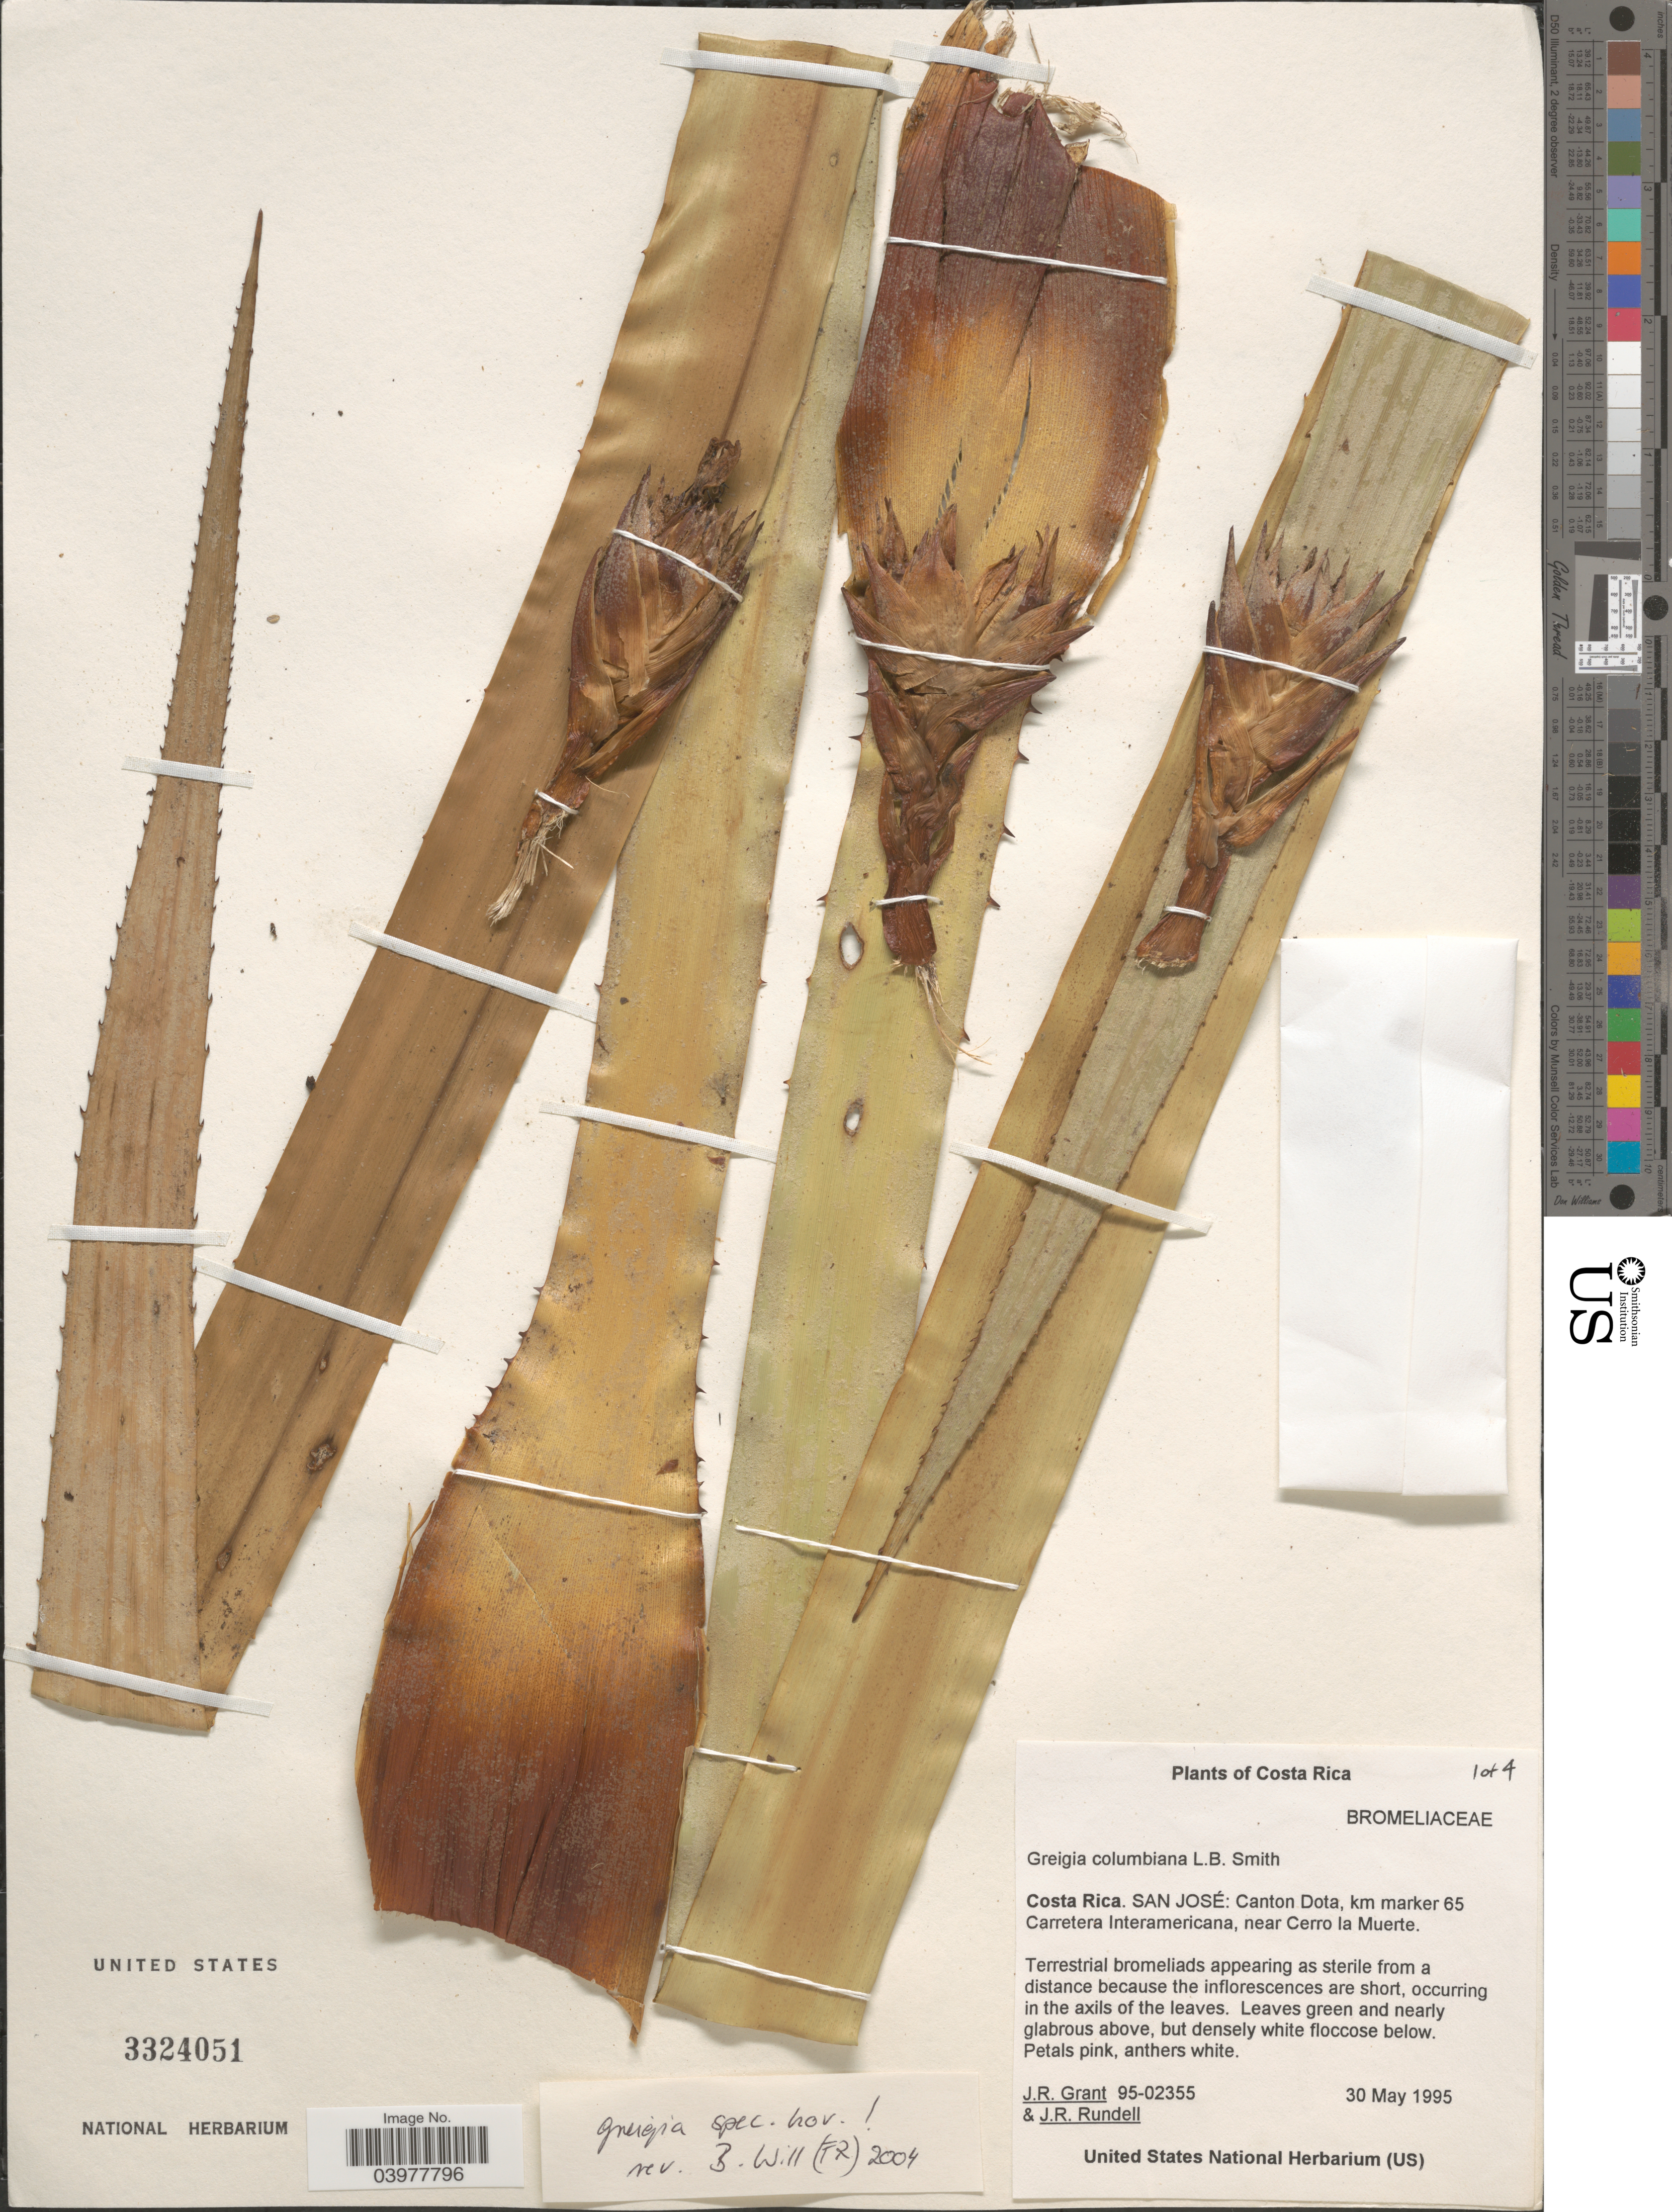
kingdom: Plantae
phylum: Tracheophyta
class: Liliopsida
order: Poales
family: Bromeliaceae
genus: Greigia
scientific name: Greigia sp.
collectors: J. Grant & J. R. Rundell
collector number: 95-02355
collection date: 1995-05-30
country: Costa Rica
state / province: San José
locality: Canton Dota, km marker 65 Carretera Interamericana, near Cerro la Muerte.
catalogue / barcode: US 3324051